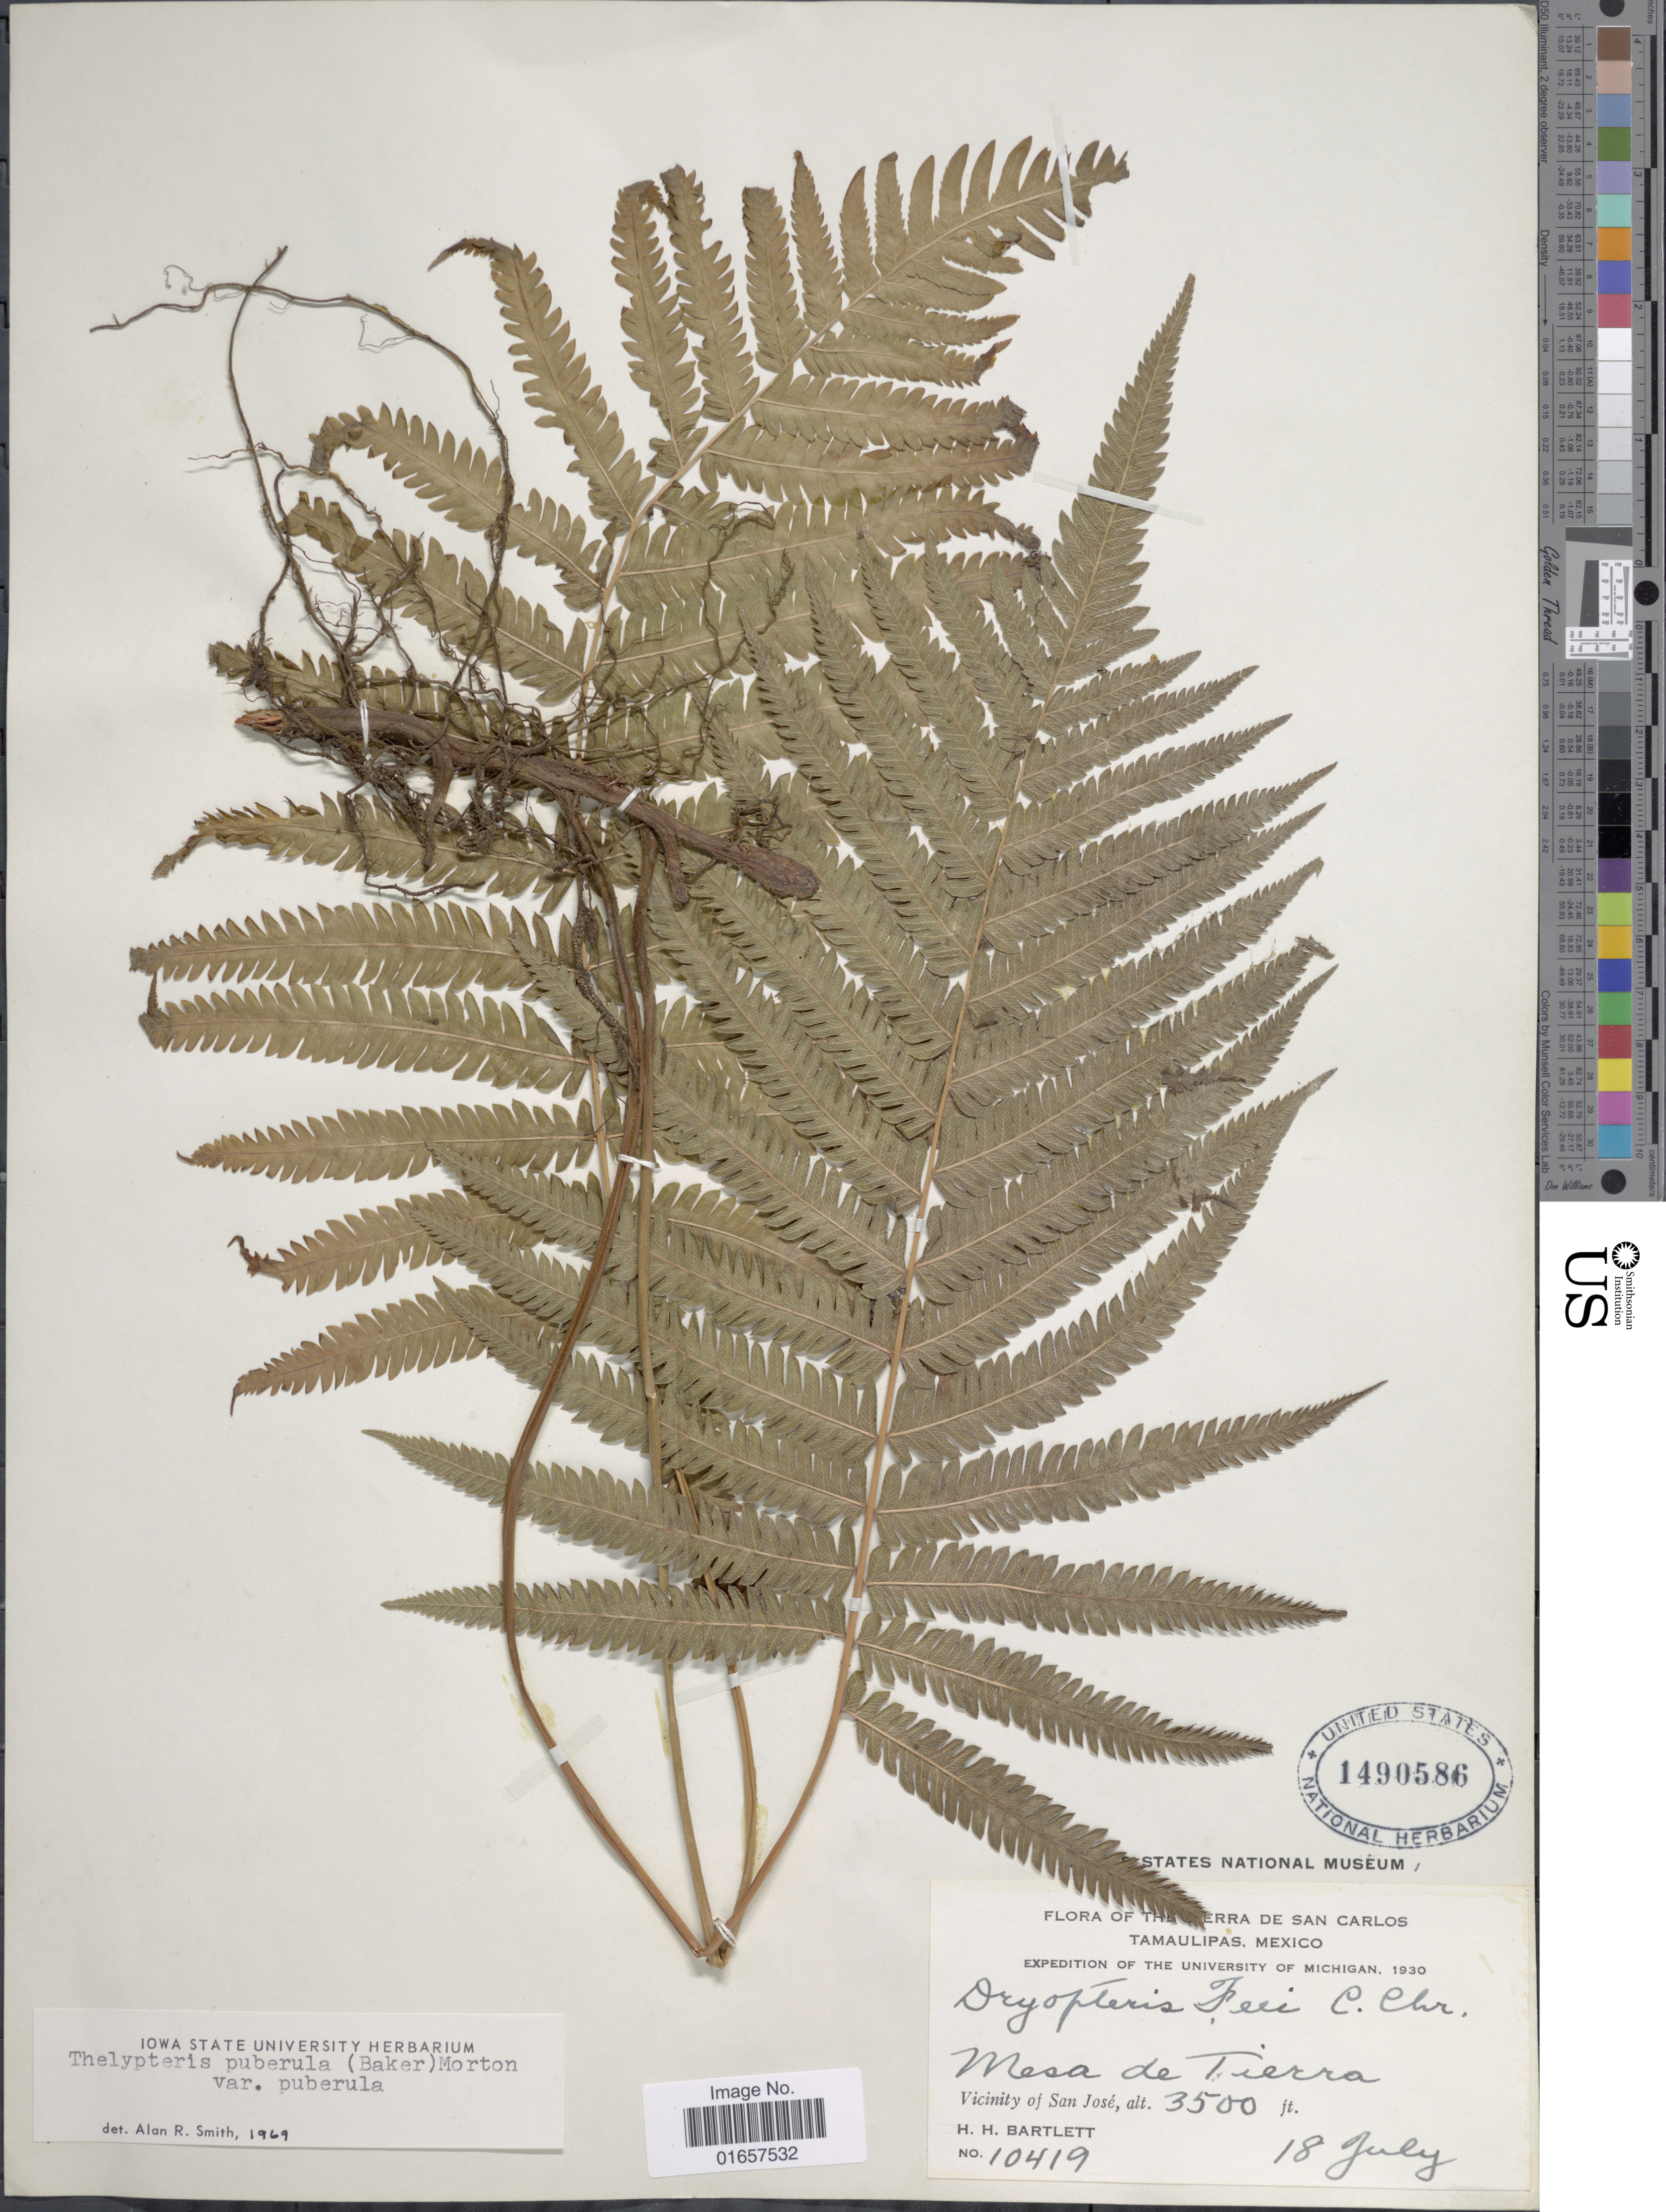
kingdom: Plantae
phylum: Tracheophyta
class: Polypodiopsida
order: Polypodiales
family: Thelypteridaceae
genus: Christella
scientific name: Christella puberula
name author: (Baker) Á. Löve & D. Löve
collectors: H. H. Bartlett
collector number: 10419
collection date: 1930-07-18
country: Mexico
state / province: Tamaulipas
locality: Mexico, The Serra de San Carlos, Mesa de Tierra, Vicinity of San José.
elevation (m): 1067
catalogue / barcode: US 1490586